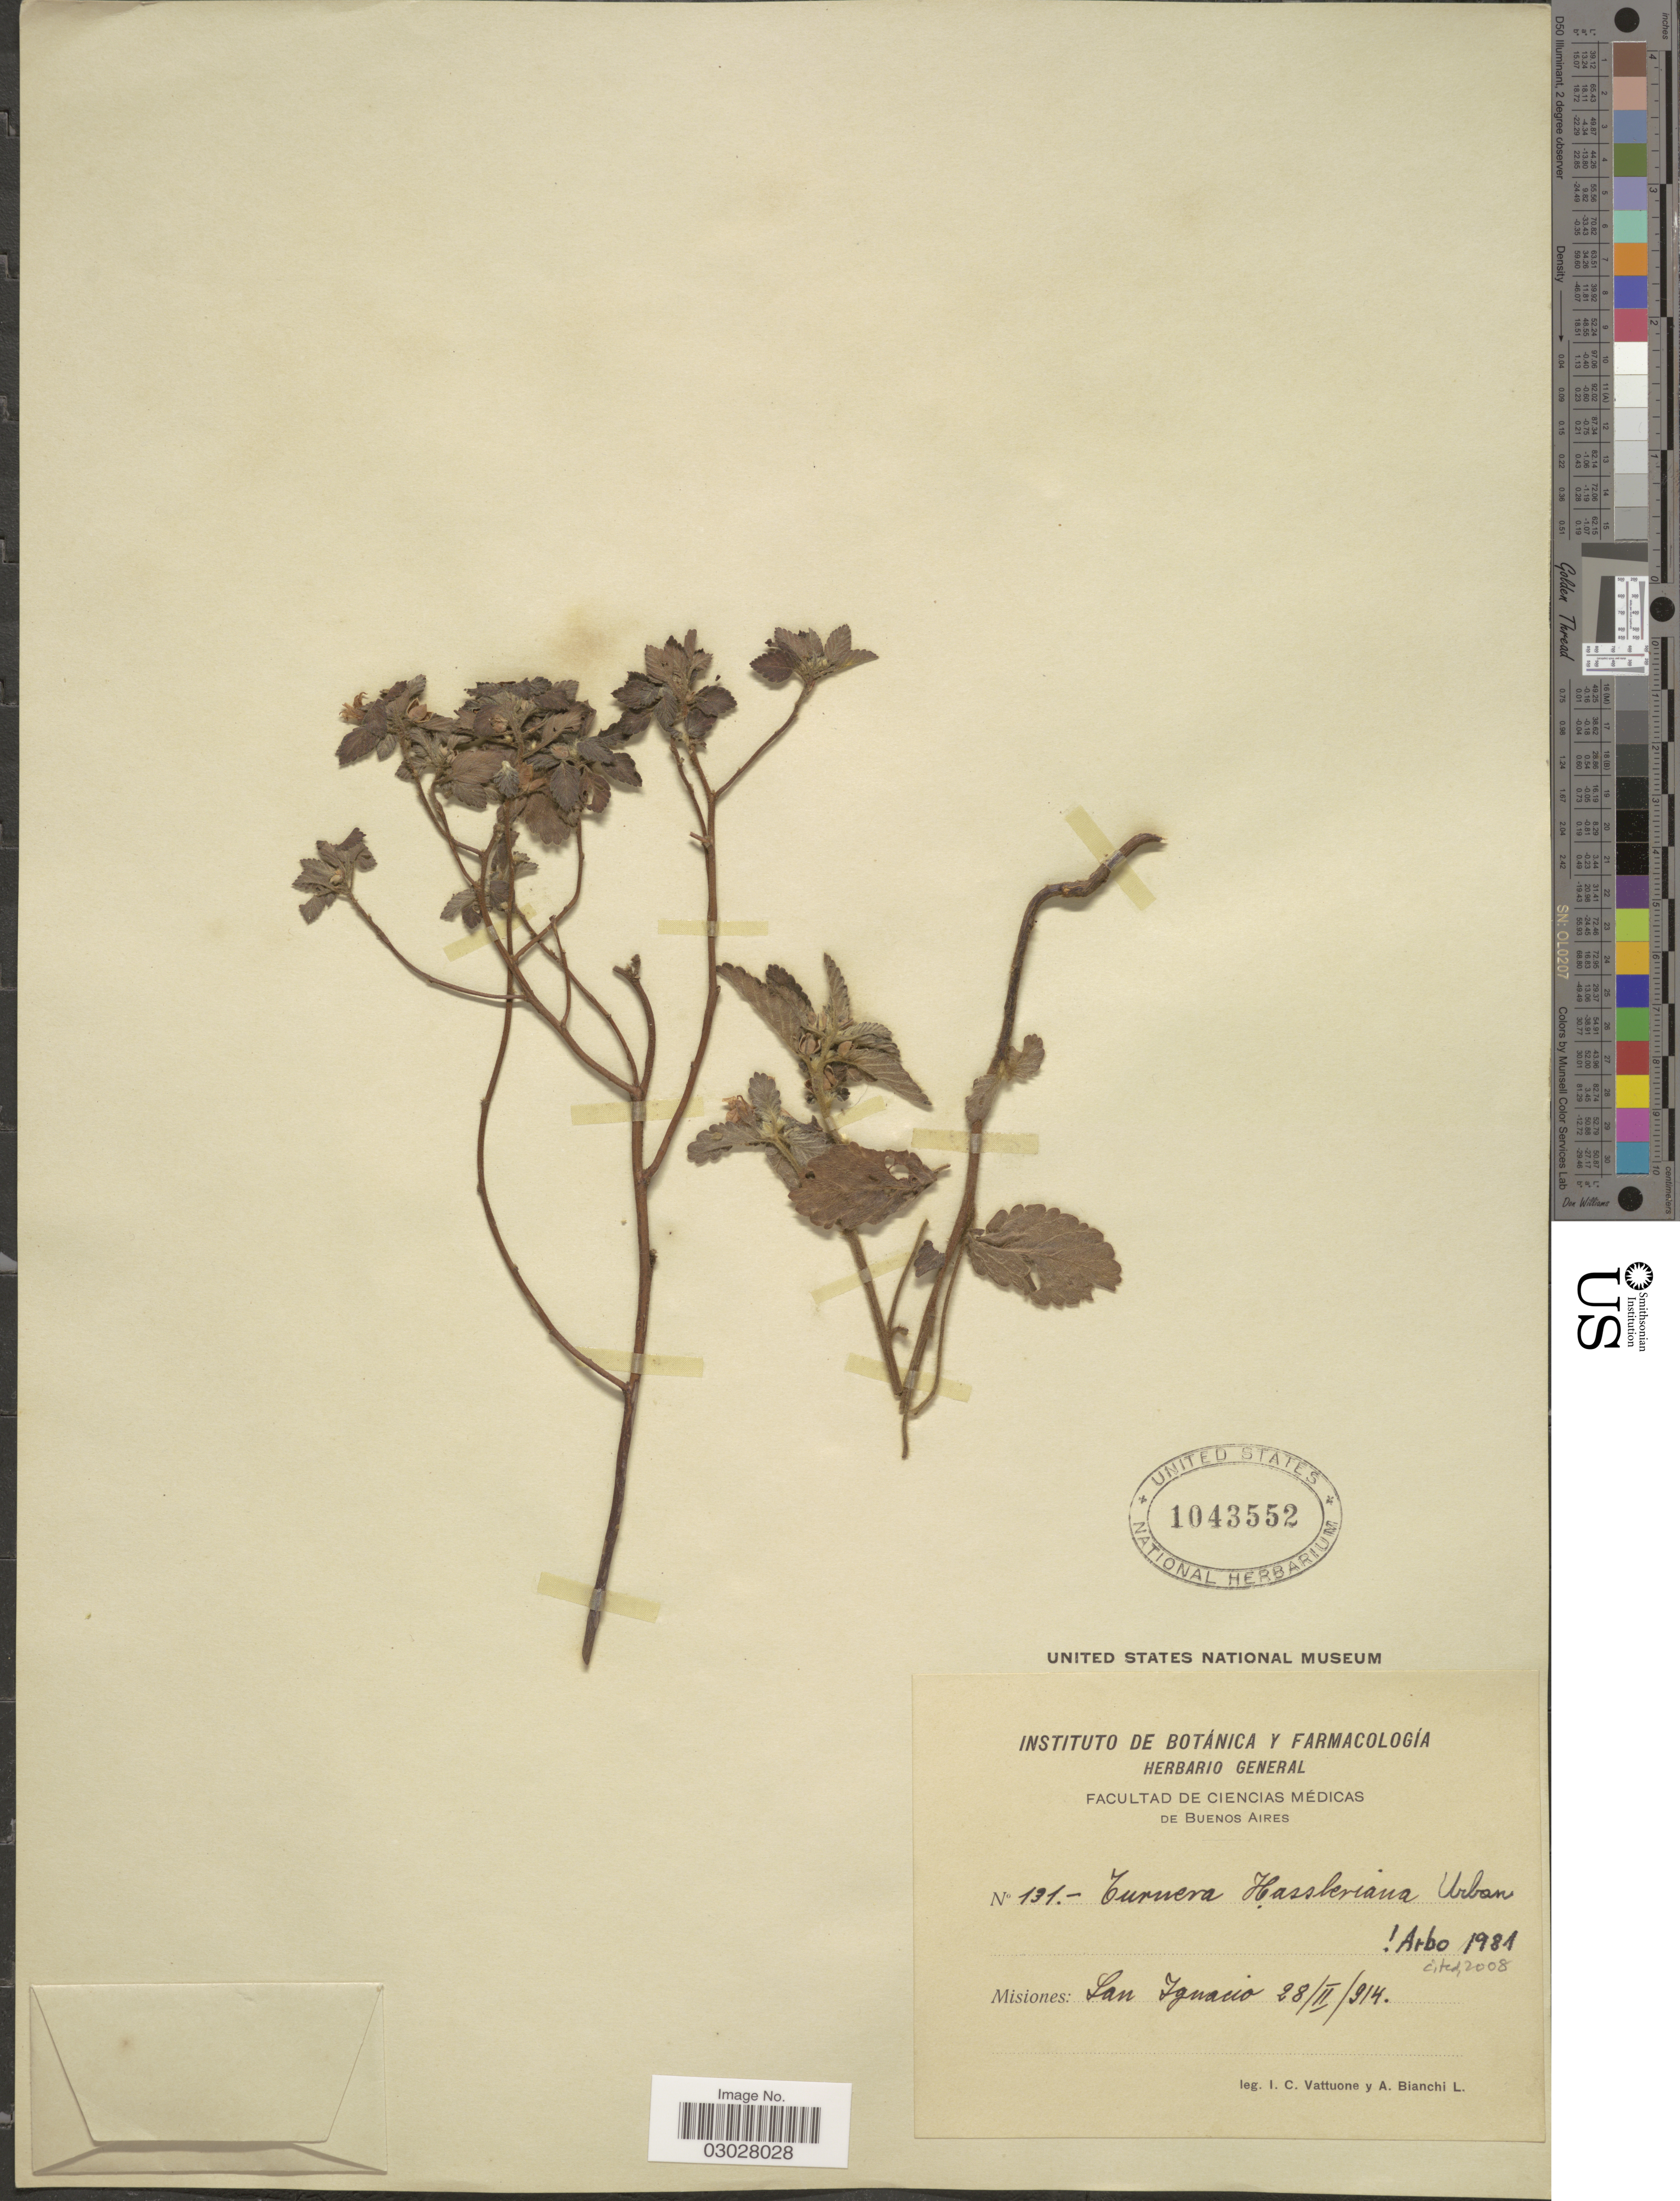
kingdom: Plantae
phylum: Tracheophyta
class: Magnoliopsida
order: Malpighiales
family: Turneraceae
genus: Turnera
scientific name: Turnera hassleriana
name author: Urb.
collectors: I. Vattuone & A. Bianchi L.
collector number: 131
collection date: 1914-02-28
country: Argentina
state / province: Misiones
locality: Misiones: San Ignacio.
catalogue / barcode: US 1043552